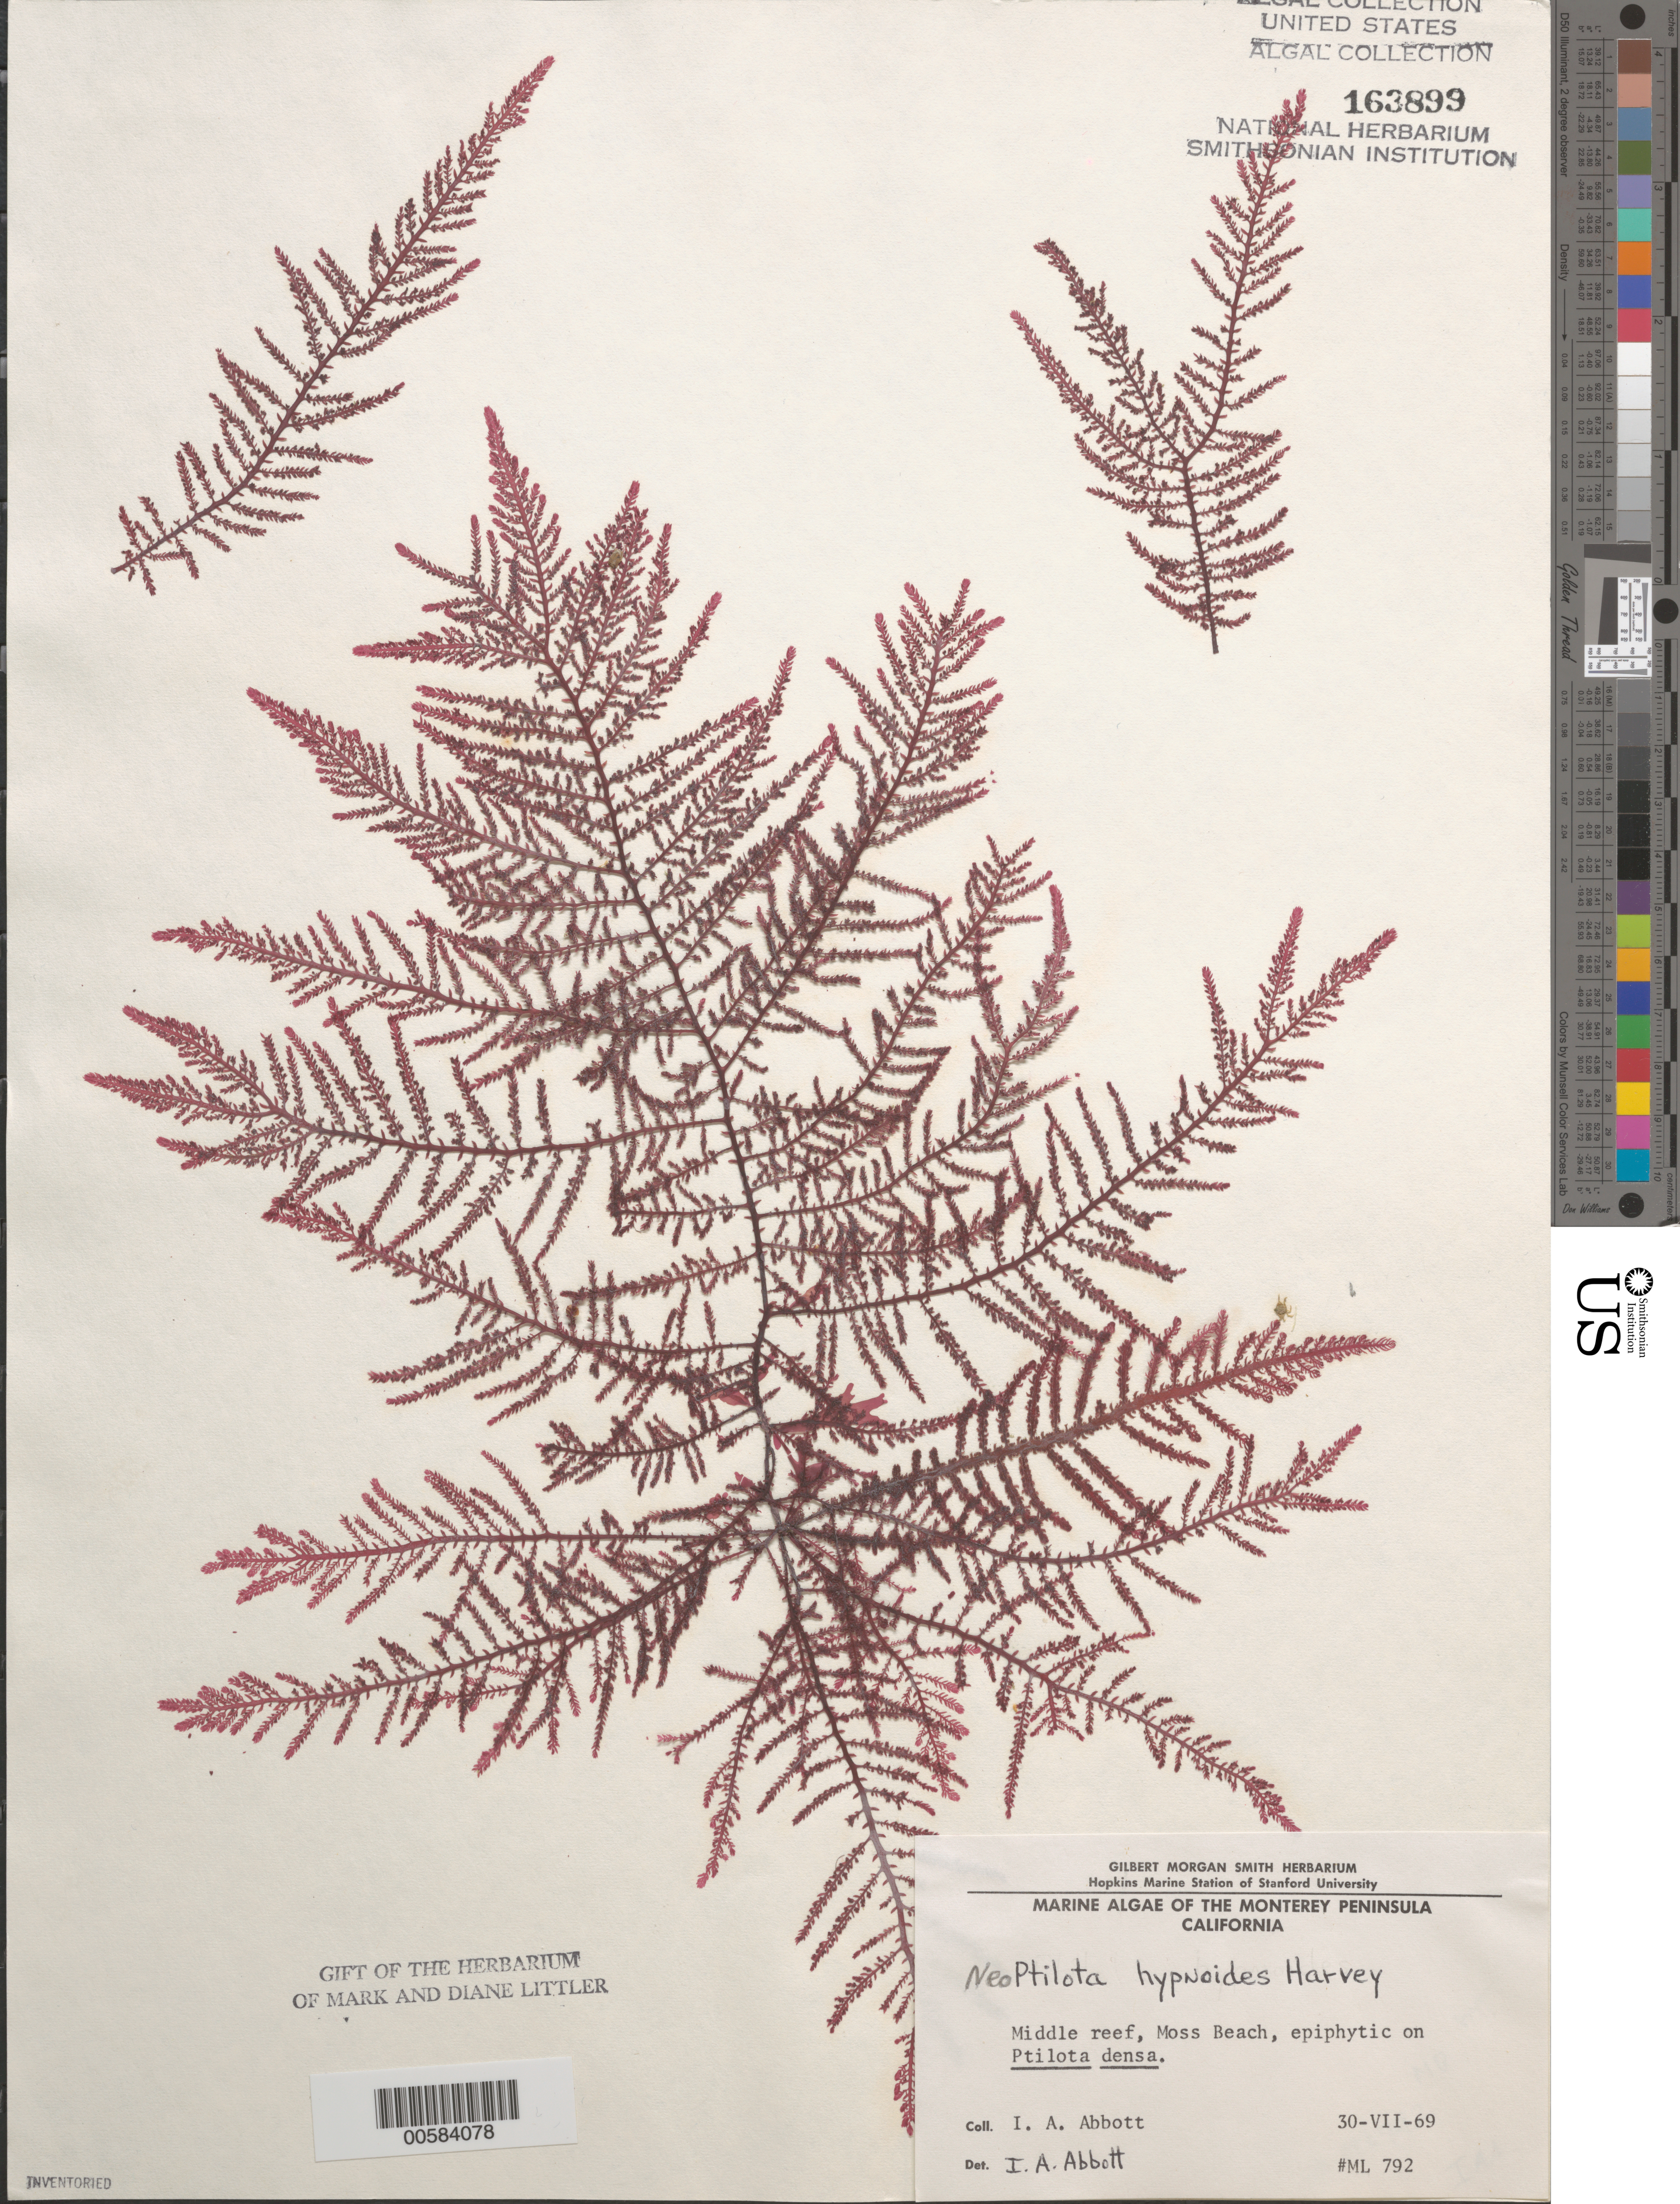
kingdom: Plantae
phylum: Rhodophyta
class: Florideophyceae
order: Ceramiales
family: Wrangeliaceae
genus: Ptilota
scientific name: Ptilota hypnoides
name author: Harv. in Hook. & Arn.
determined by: Algae name updating Project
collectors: I. A. Abbott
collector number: ML 792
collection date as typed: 30 Jul 1969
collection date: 1969-07-30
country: United States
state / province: California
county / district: Monterey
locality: Middle Reef of Moss Beach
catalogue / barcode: US 163899